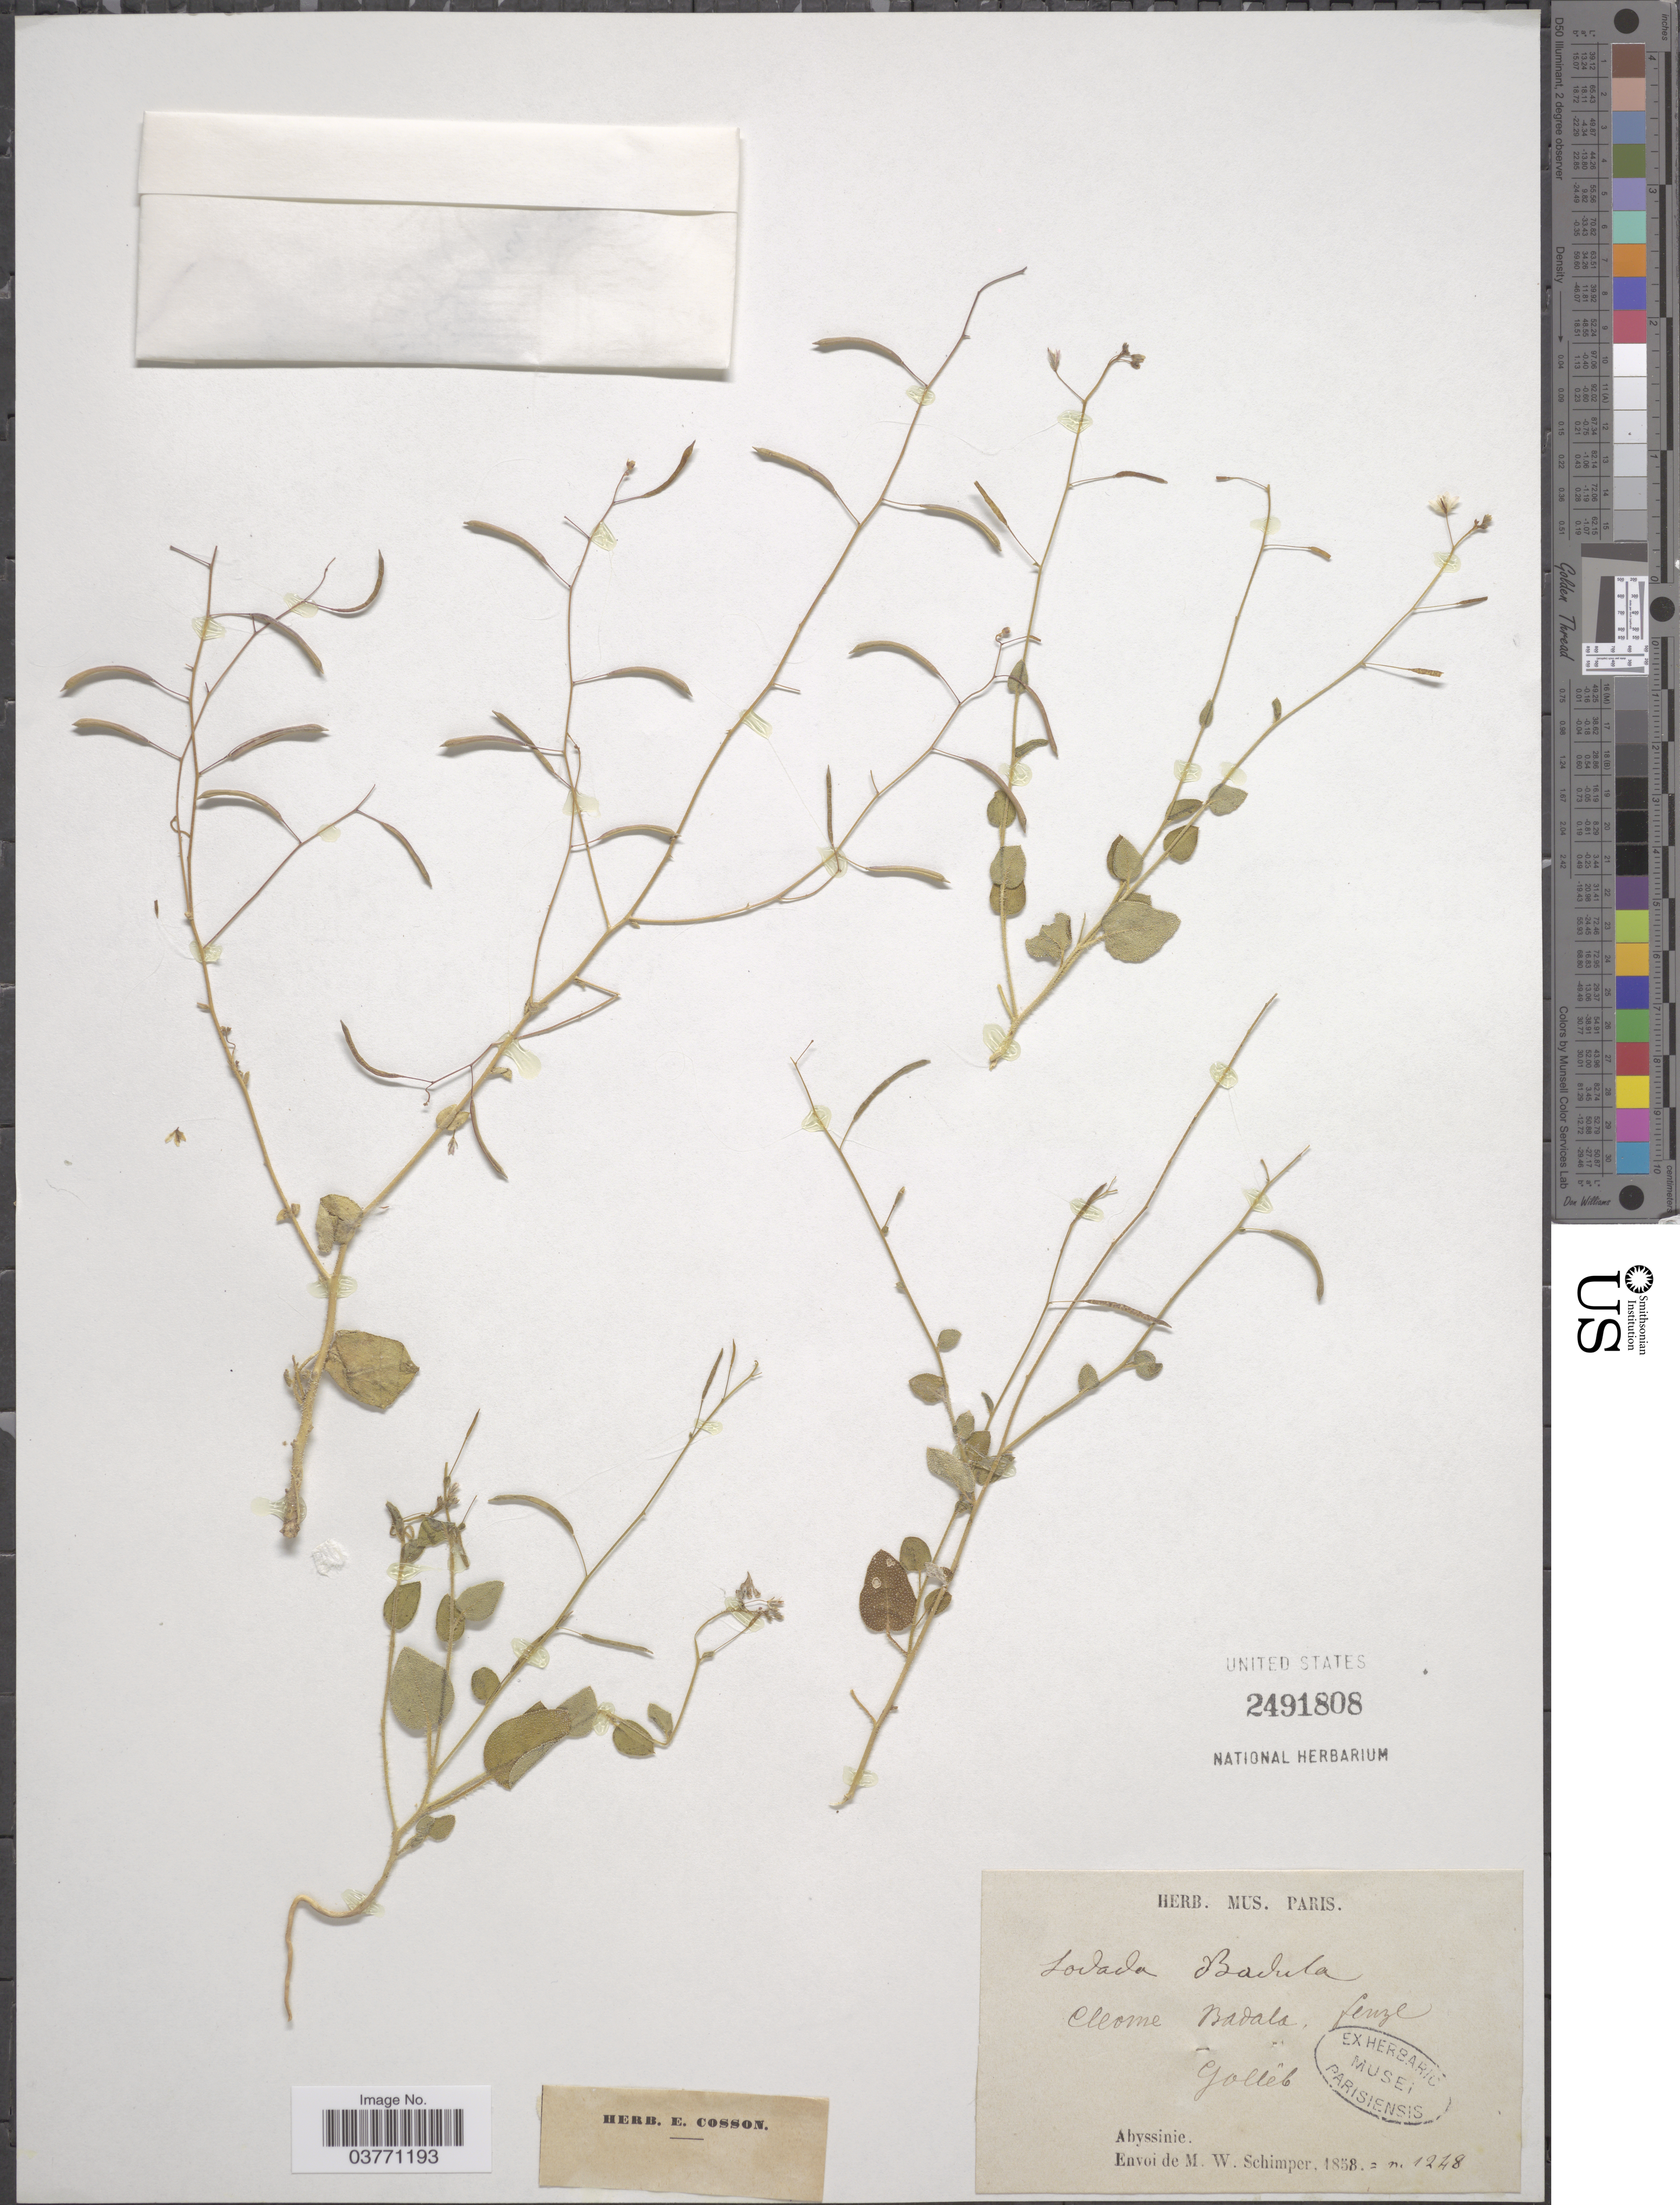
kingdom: Plantae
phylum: Tracheophyta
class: Magnoliopsida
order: Brassicales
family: Cleomaceae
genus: Gilgella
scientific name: Gilgella scaposa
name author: (DC.) Roalson & J.C. Hall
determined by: Strong, Mark T., (BOT), Smithsonian Institution - National Museum of Natural History (UNITED STATES)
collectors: M. Schimper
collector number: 1248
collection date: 1858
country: Ethiopia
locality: Gollël. Abyssinie.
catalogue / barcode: US 2491808